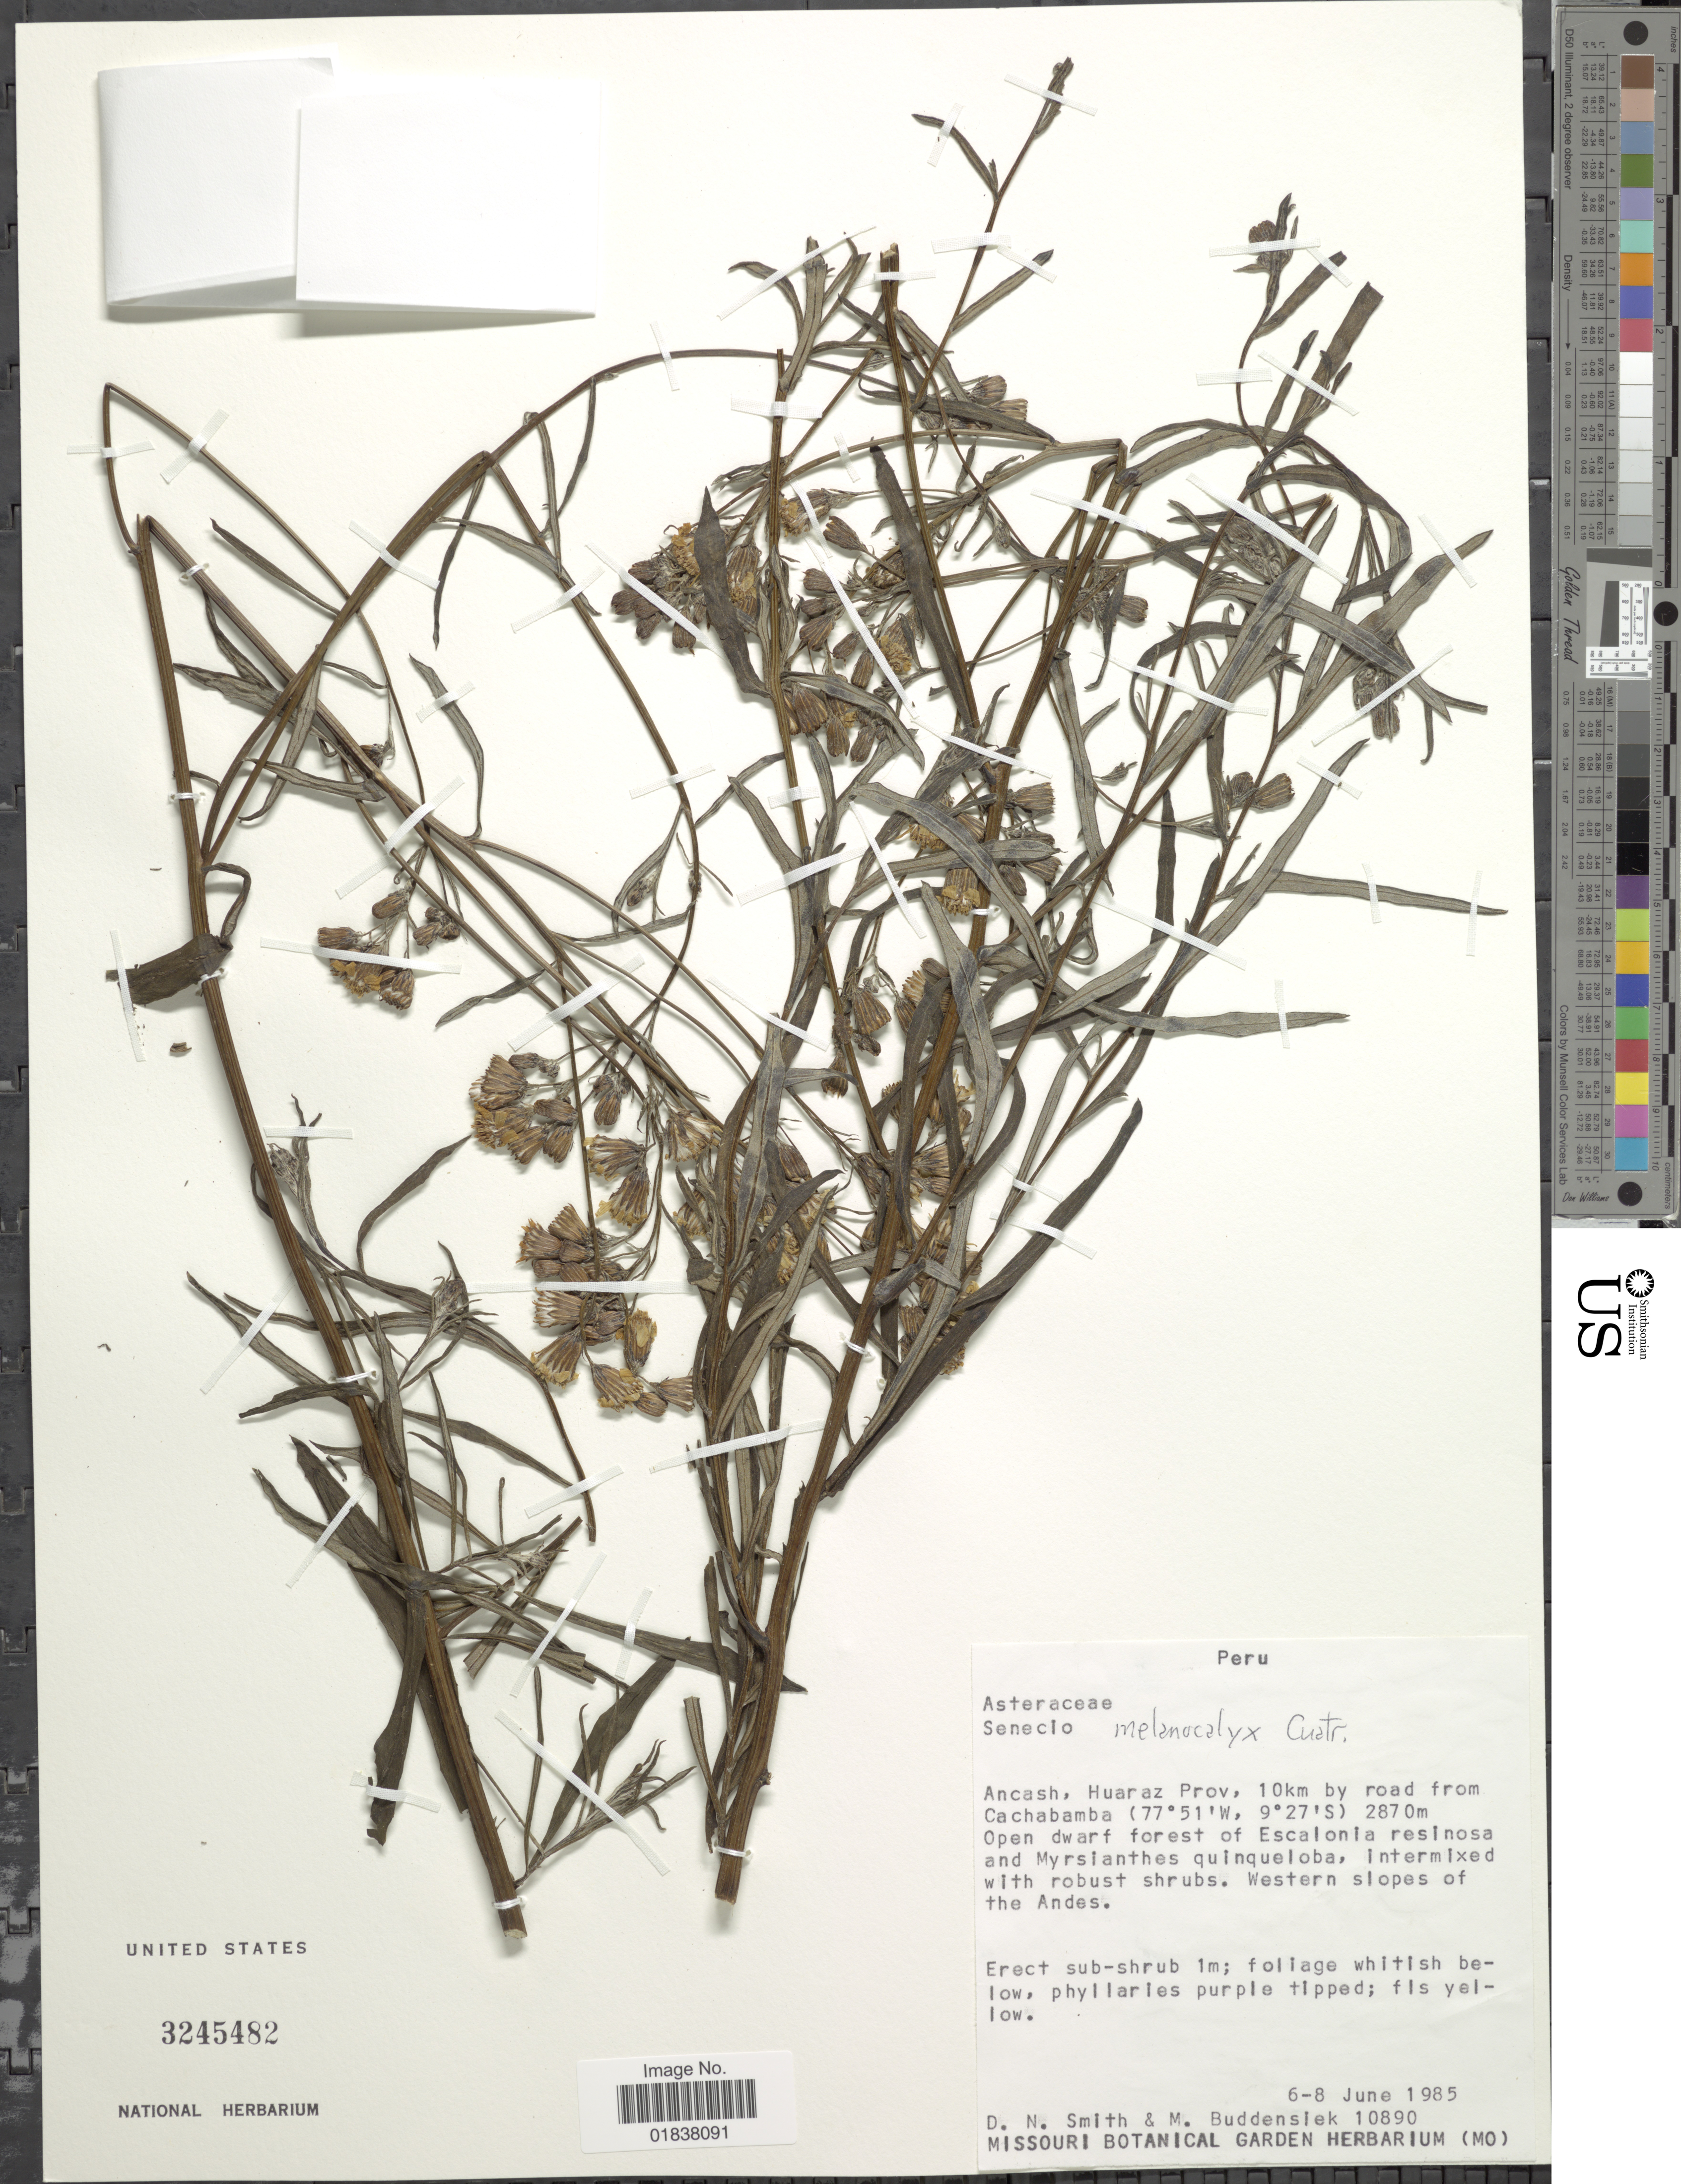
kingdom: Plantae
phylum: Tracheophyta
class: Magnoliopsida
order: Asterales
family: Asteraceae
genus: Senecio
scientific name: Senecio melanocalyx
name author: Cuatrec.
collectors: D. Smith & M. Buddensiek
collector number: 10890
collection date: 1985-06-06/1985-06-08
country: Peru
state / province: Ancash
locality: Huaraz Prov., 10 km by road from Cachabamba, western slopes of the Andes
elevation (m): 2870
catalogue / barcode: US 3245482